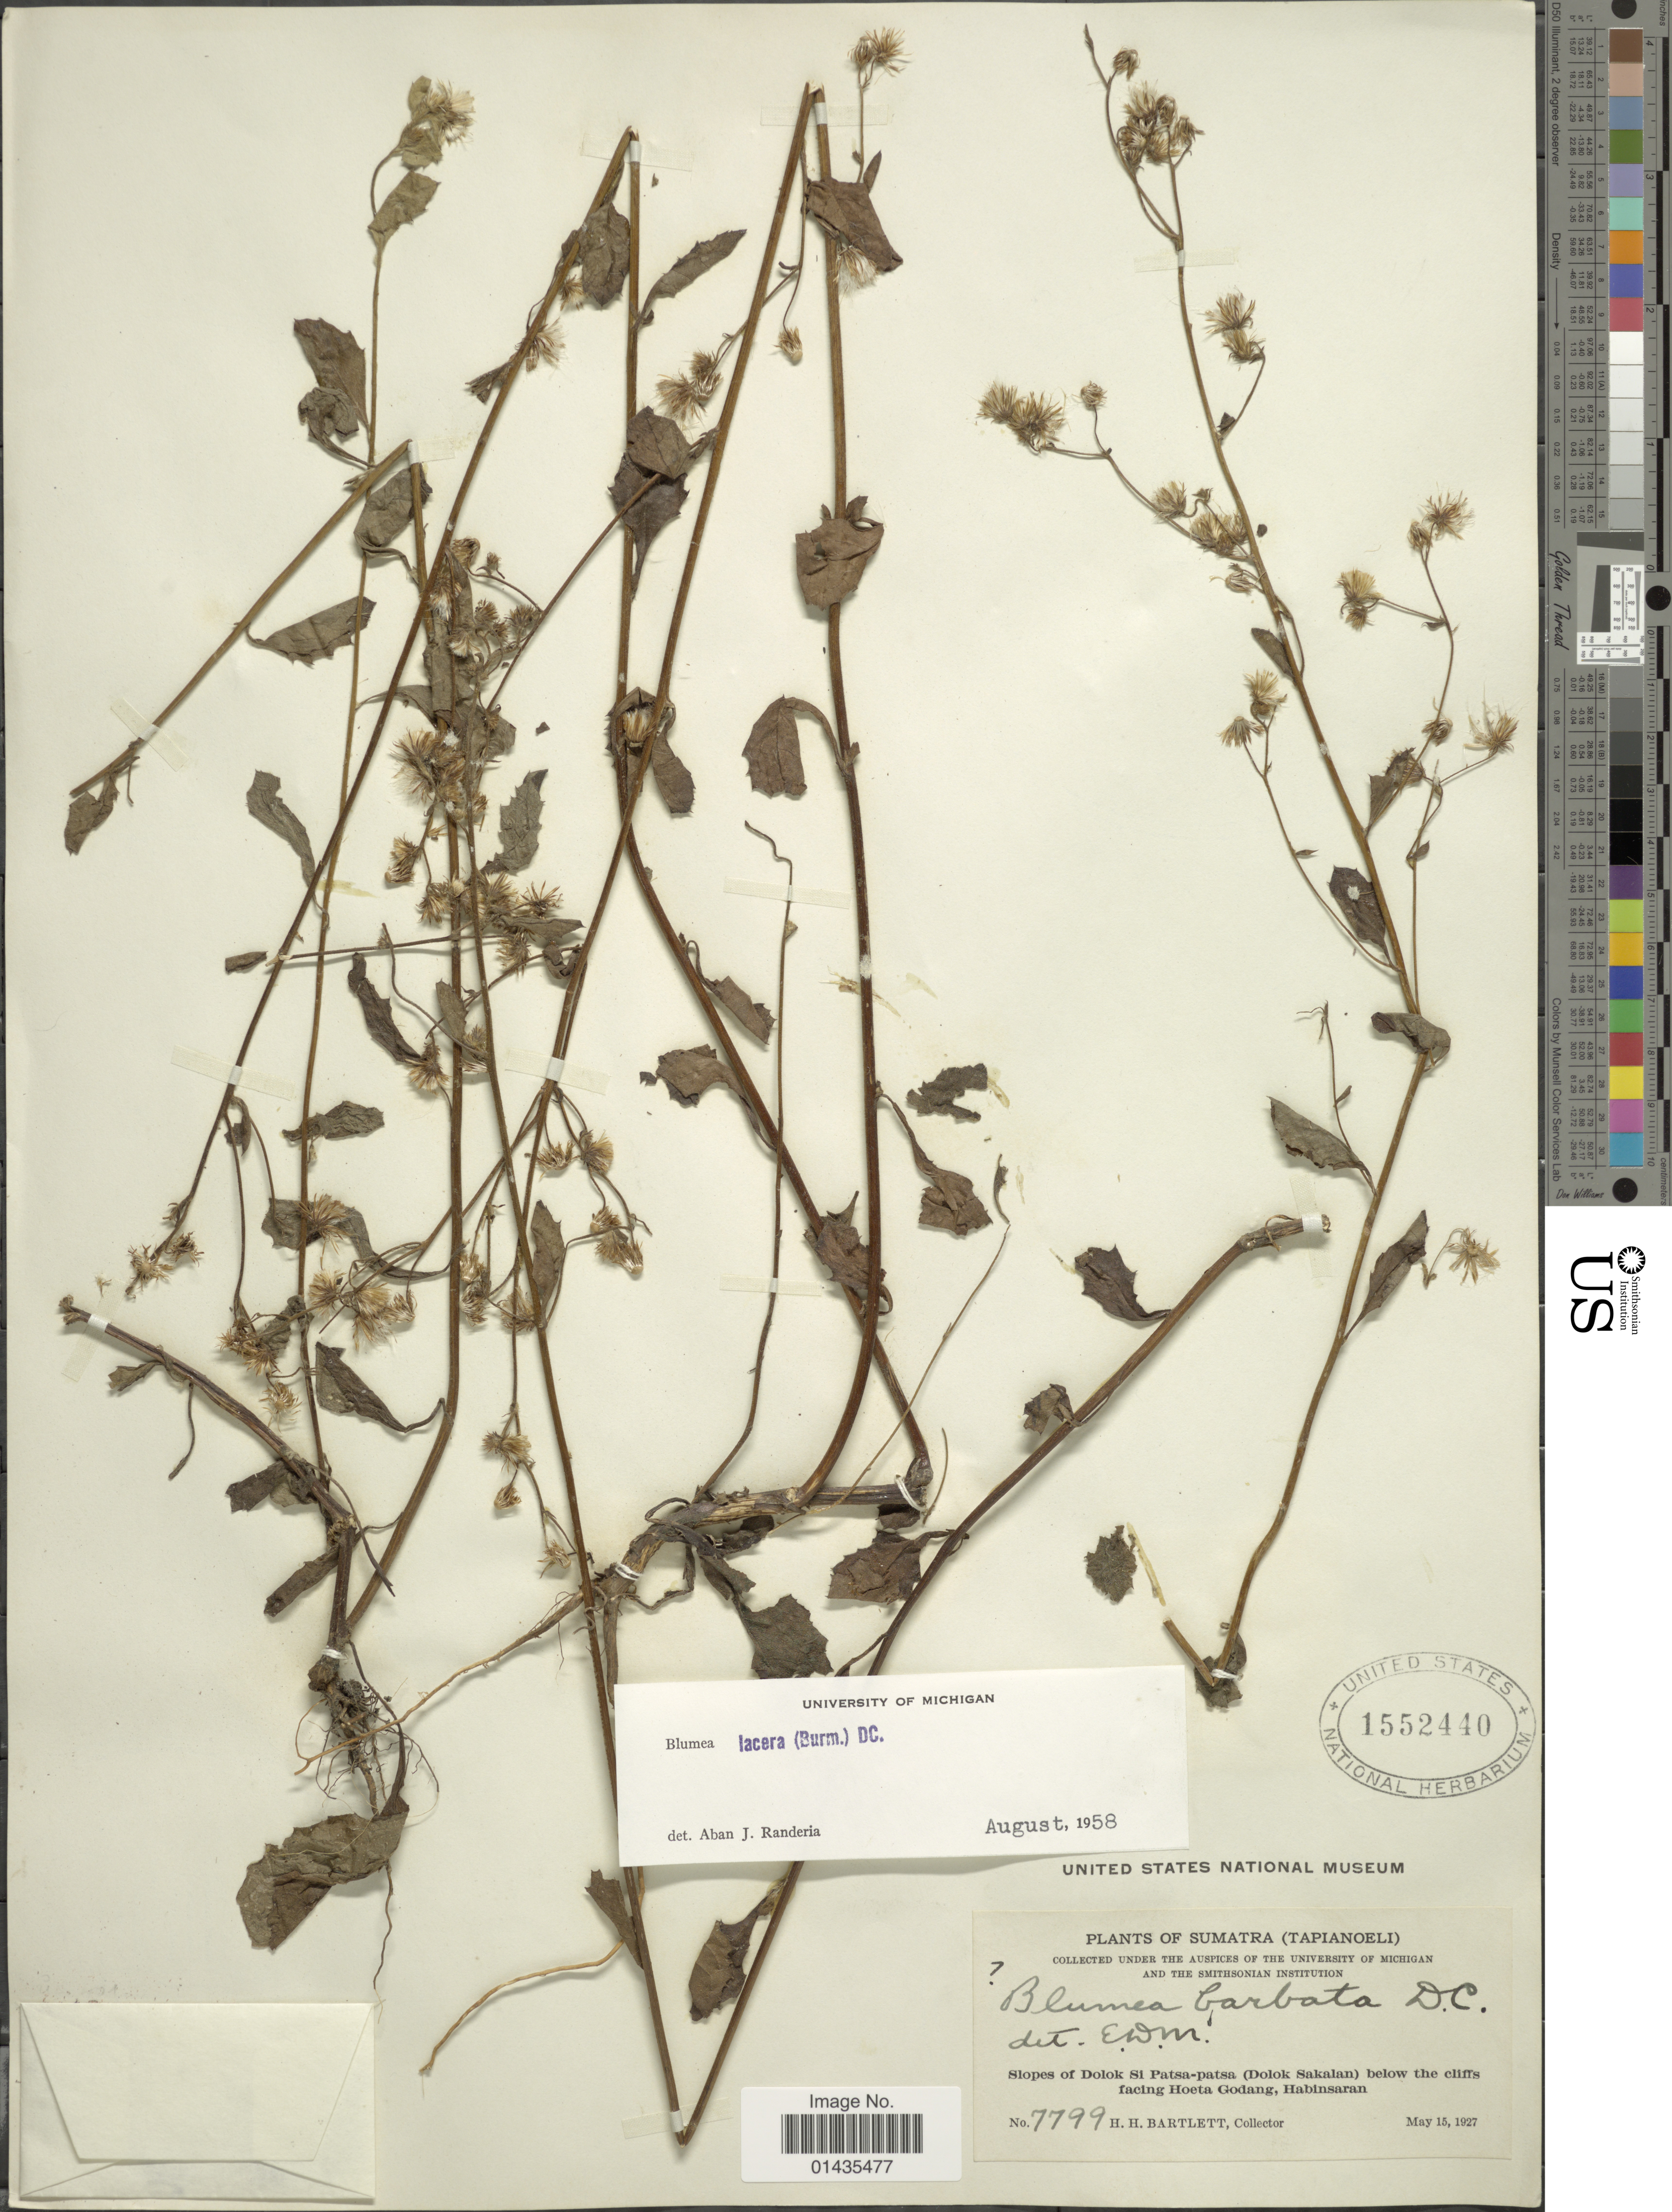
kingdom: Plantae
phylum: Tracheophyta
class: Magnoliopsida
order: Asterales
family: Asteraceae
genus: Blumea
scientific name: Blumea lacera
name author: (Roxb.) DC.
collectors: H. H. Bartlett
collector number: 7799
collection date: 1927-05-15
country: Indonesia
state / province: Sumatra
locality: Tapianoeli, slopes of Dolok Si Patsa-patsa (Dolok Sakalan) below the cliffs facing Hoeta Godang, Habinsaran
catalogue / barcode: US 1552440